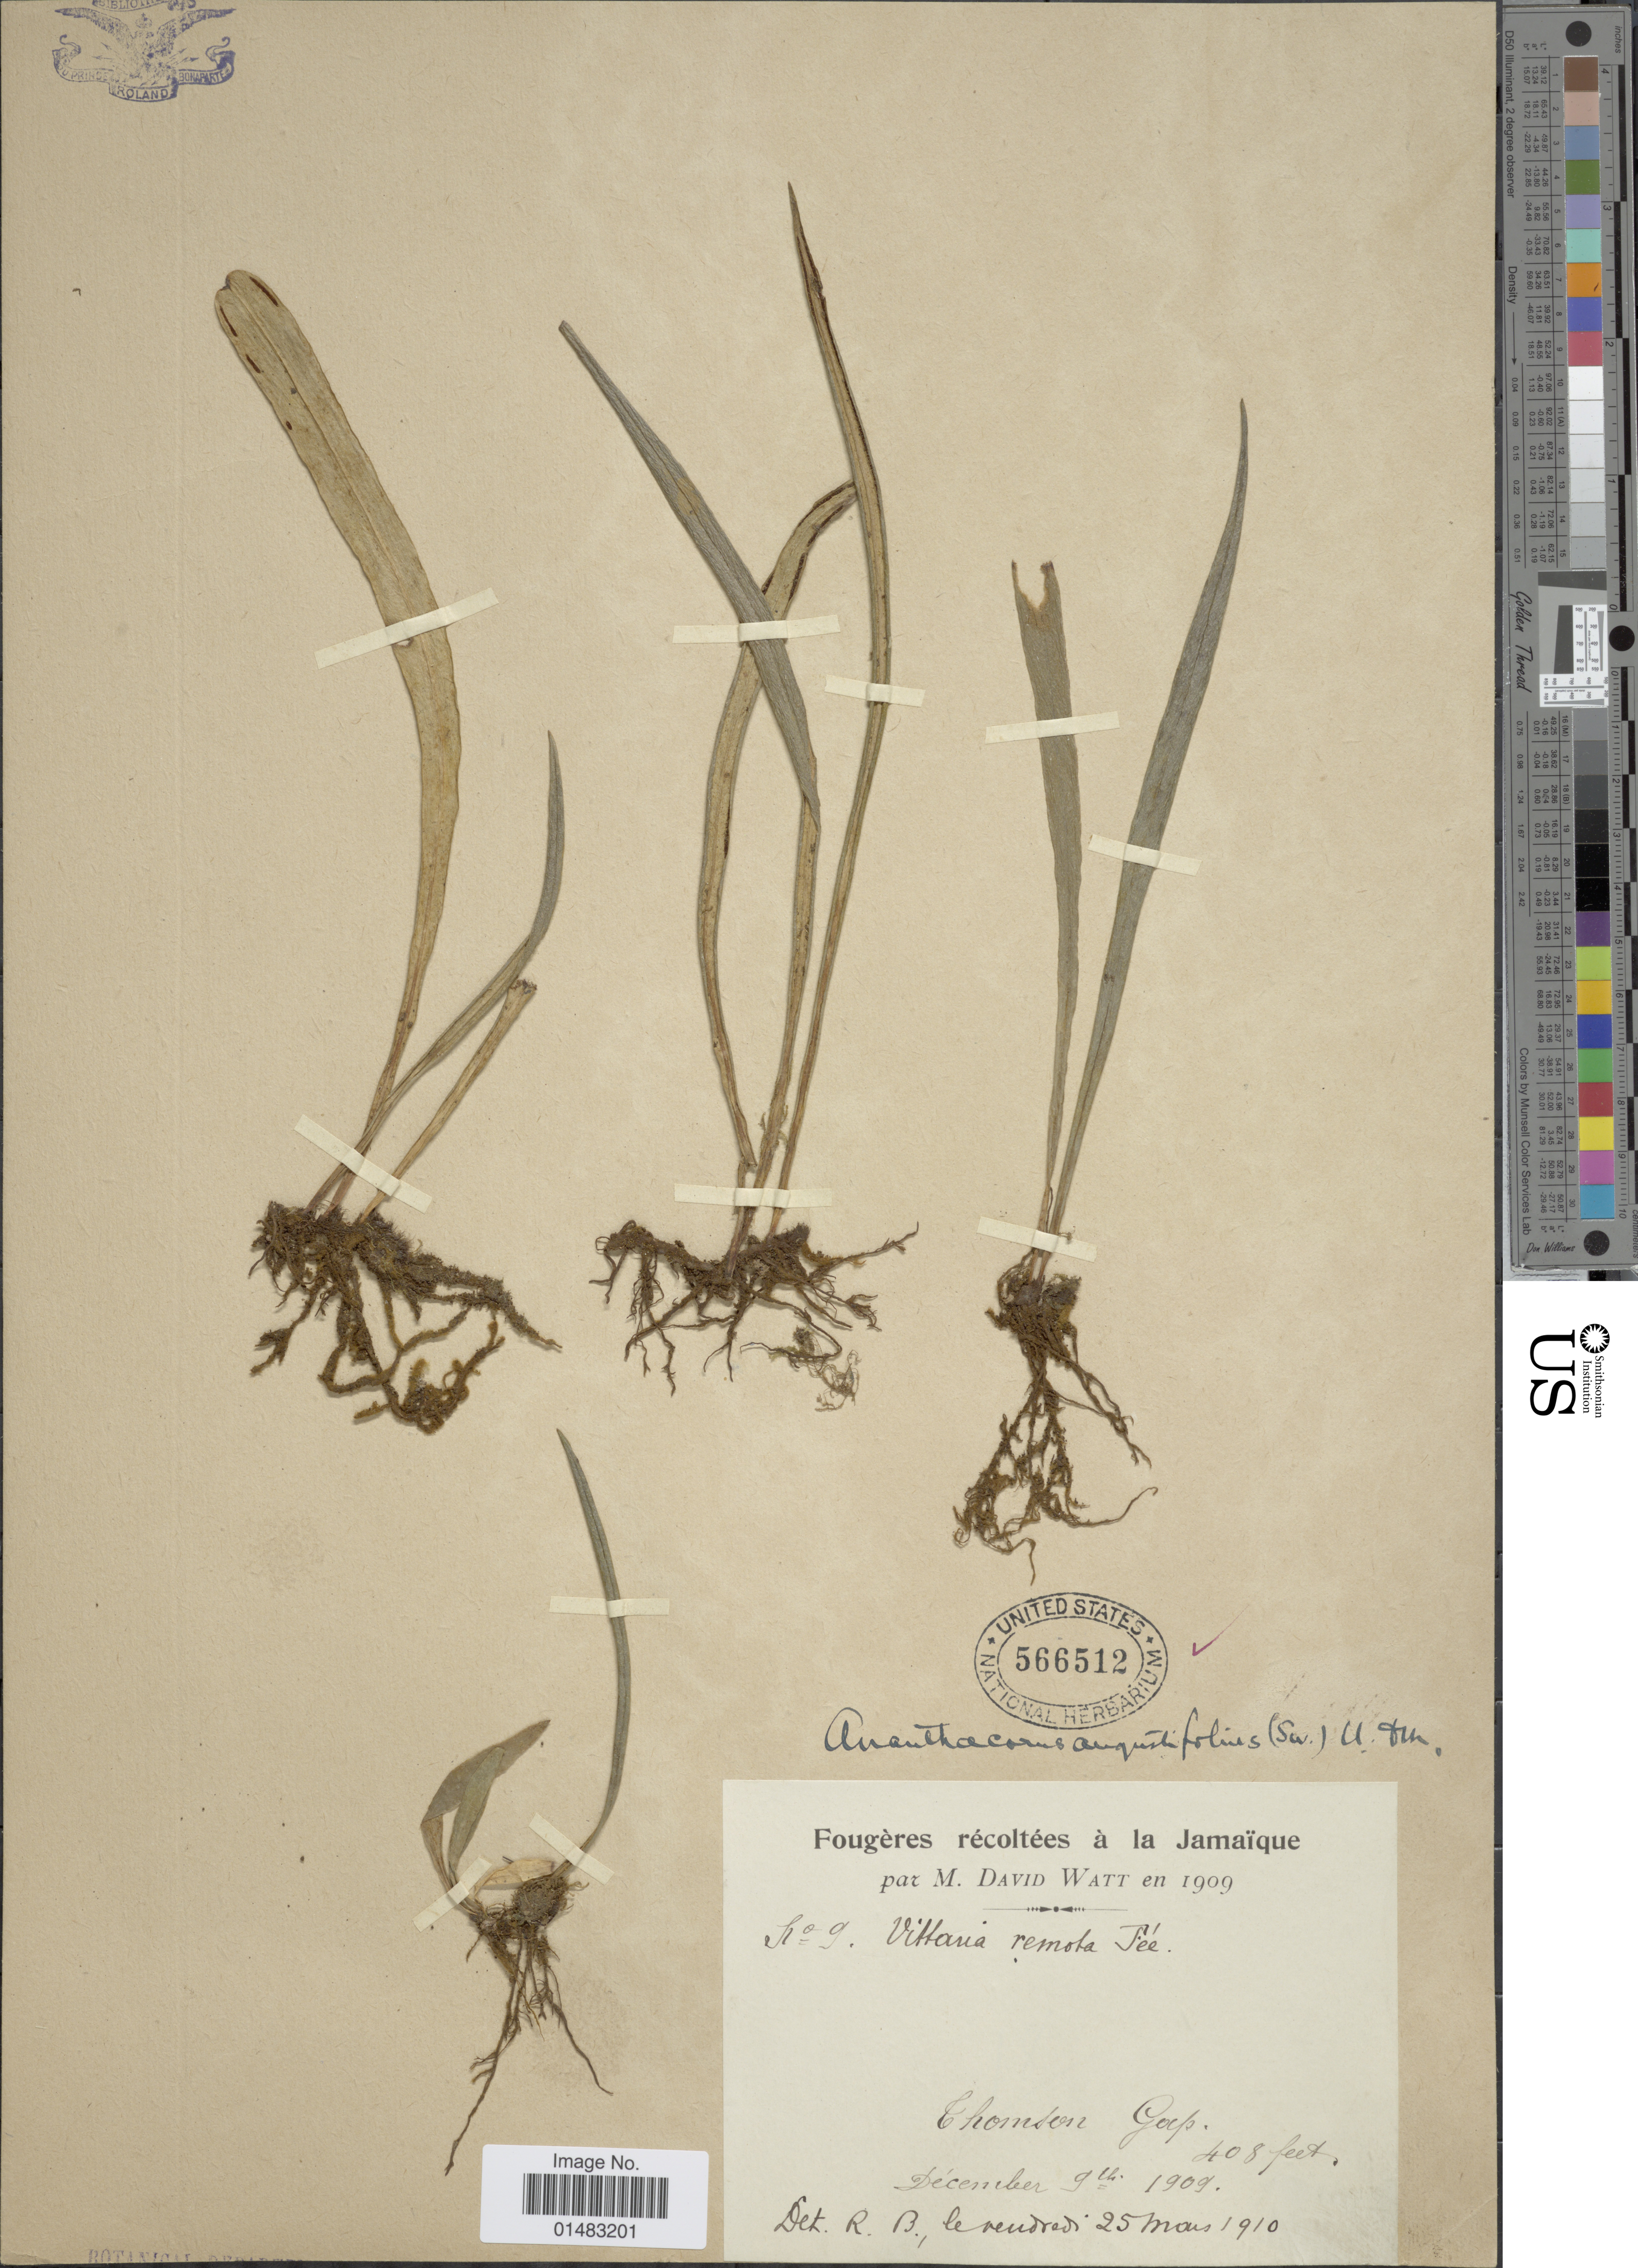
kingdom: Plantae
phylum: Tracheophyta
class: Polypodiopsida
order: Polypodiales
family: Pteridaceae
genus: Ananthacorus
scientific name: Ananthacorus angustifolius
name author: (Sw.) Underw. & Maxon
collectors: M. Watt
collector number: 9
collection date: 1909-12-09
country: Jamaica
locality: Thomson Gap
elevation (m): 124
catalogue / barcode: US 56512